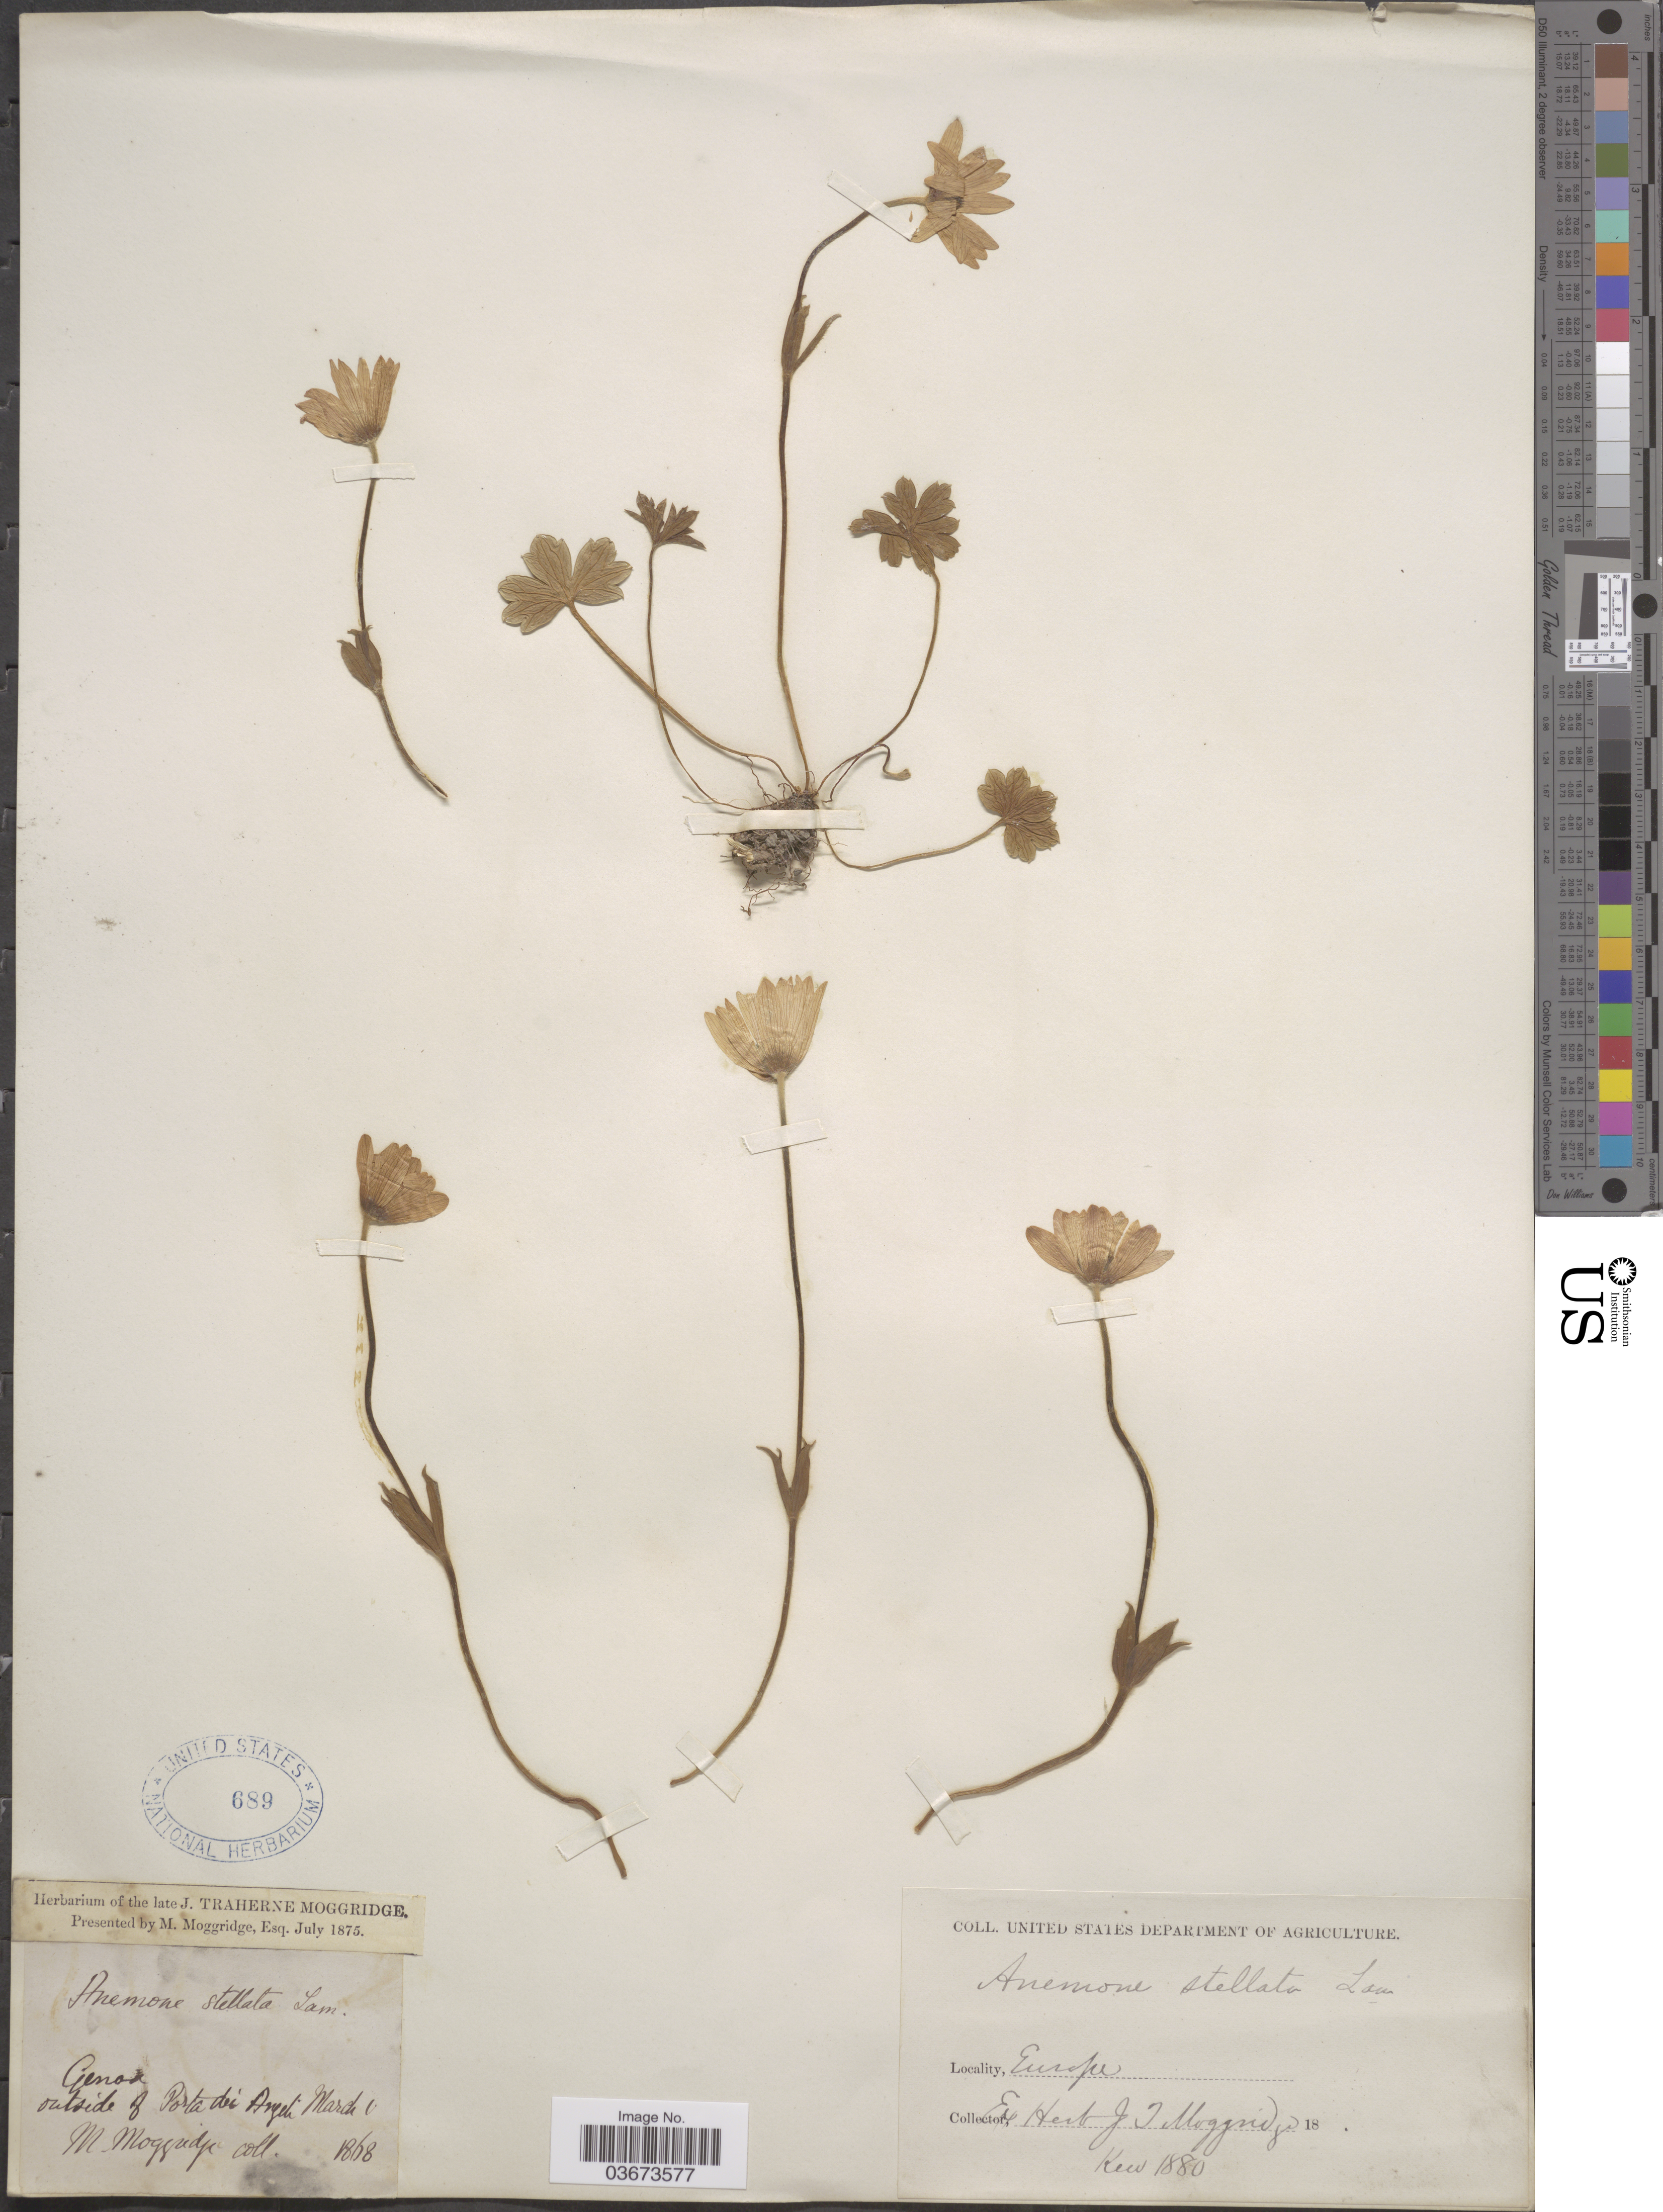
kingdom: Plantae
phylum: Tracheophyta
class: Magnoliopsida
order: Ranunculales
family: Ranunculaceae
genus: Anemone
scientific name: Anemone stellata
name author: Lam.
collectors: M. Moggridge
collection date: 1868-03-01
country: Italy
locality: Genoa. Outside of Porta di Angeli.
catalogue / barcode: US 689